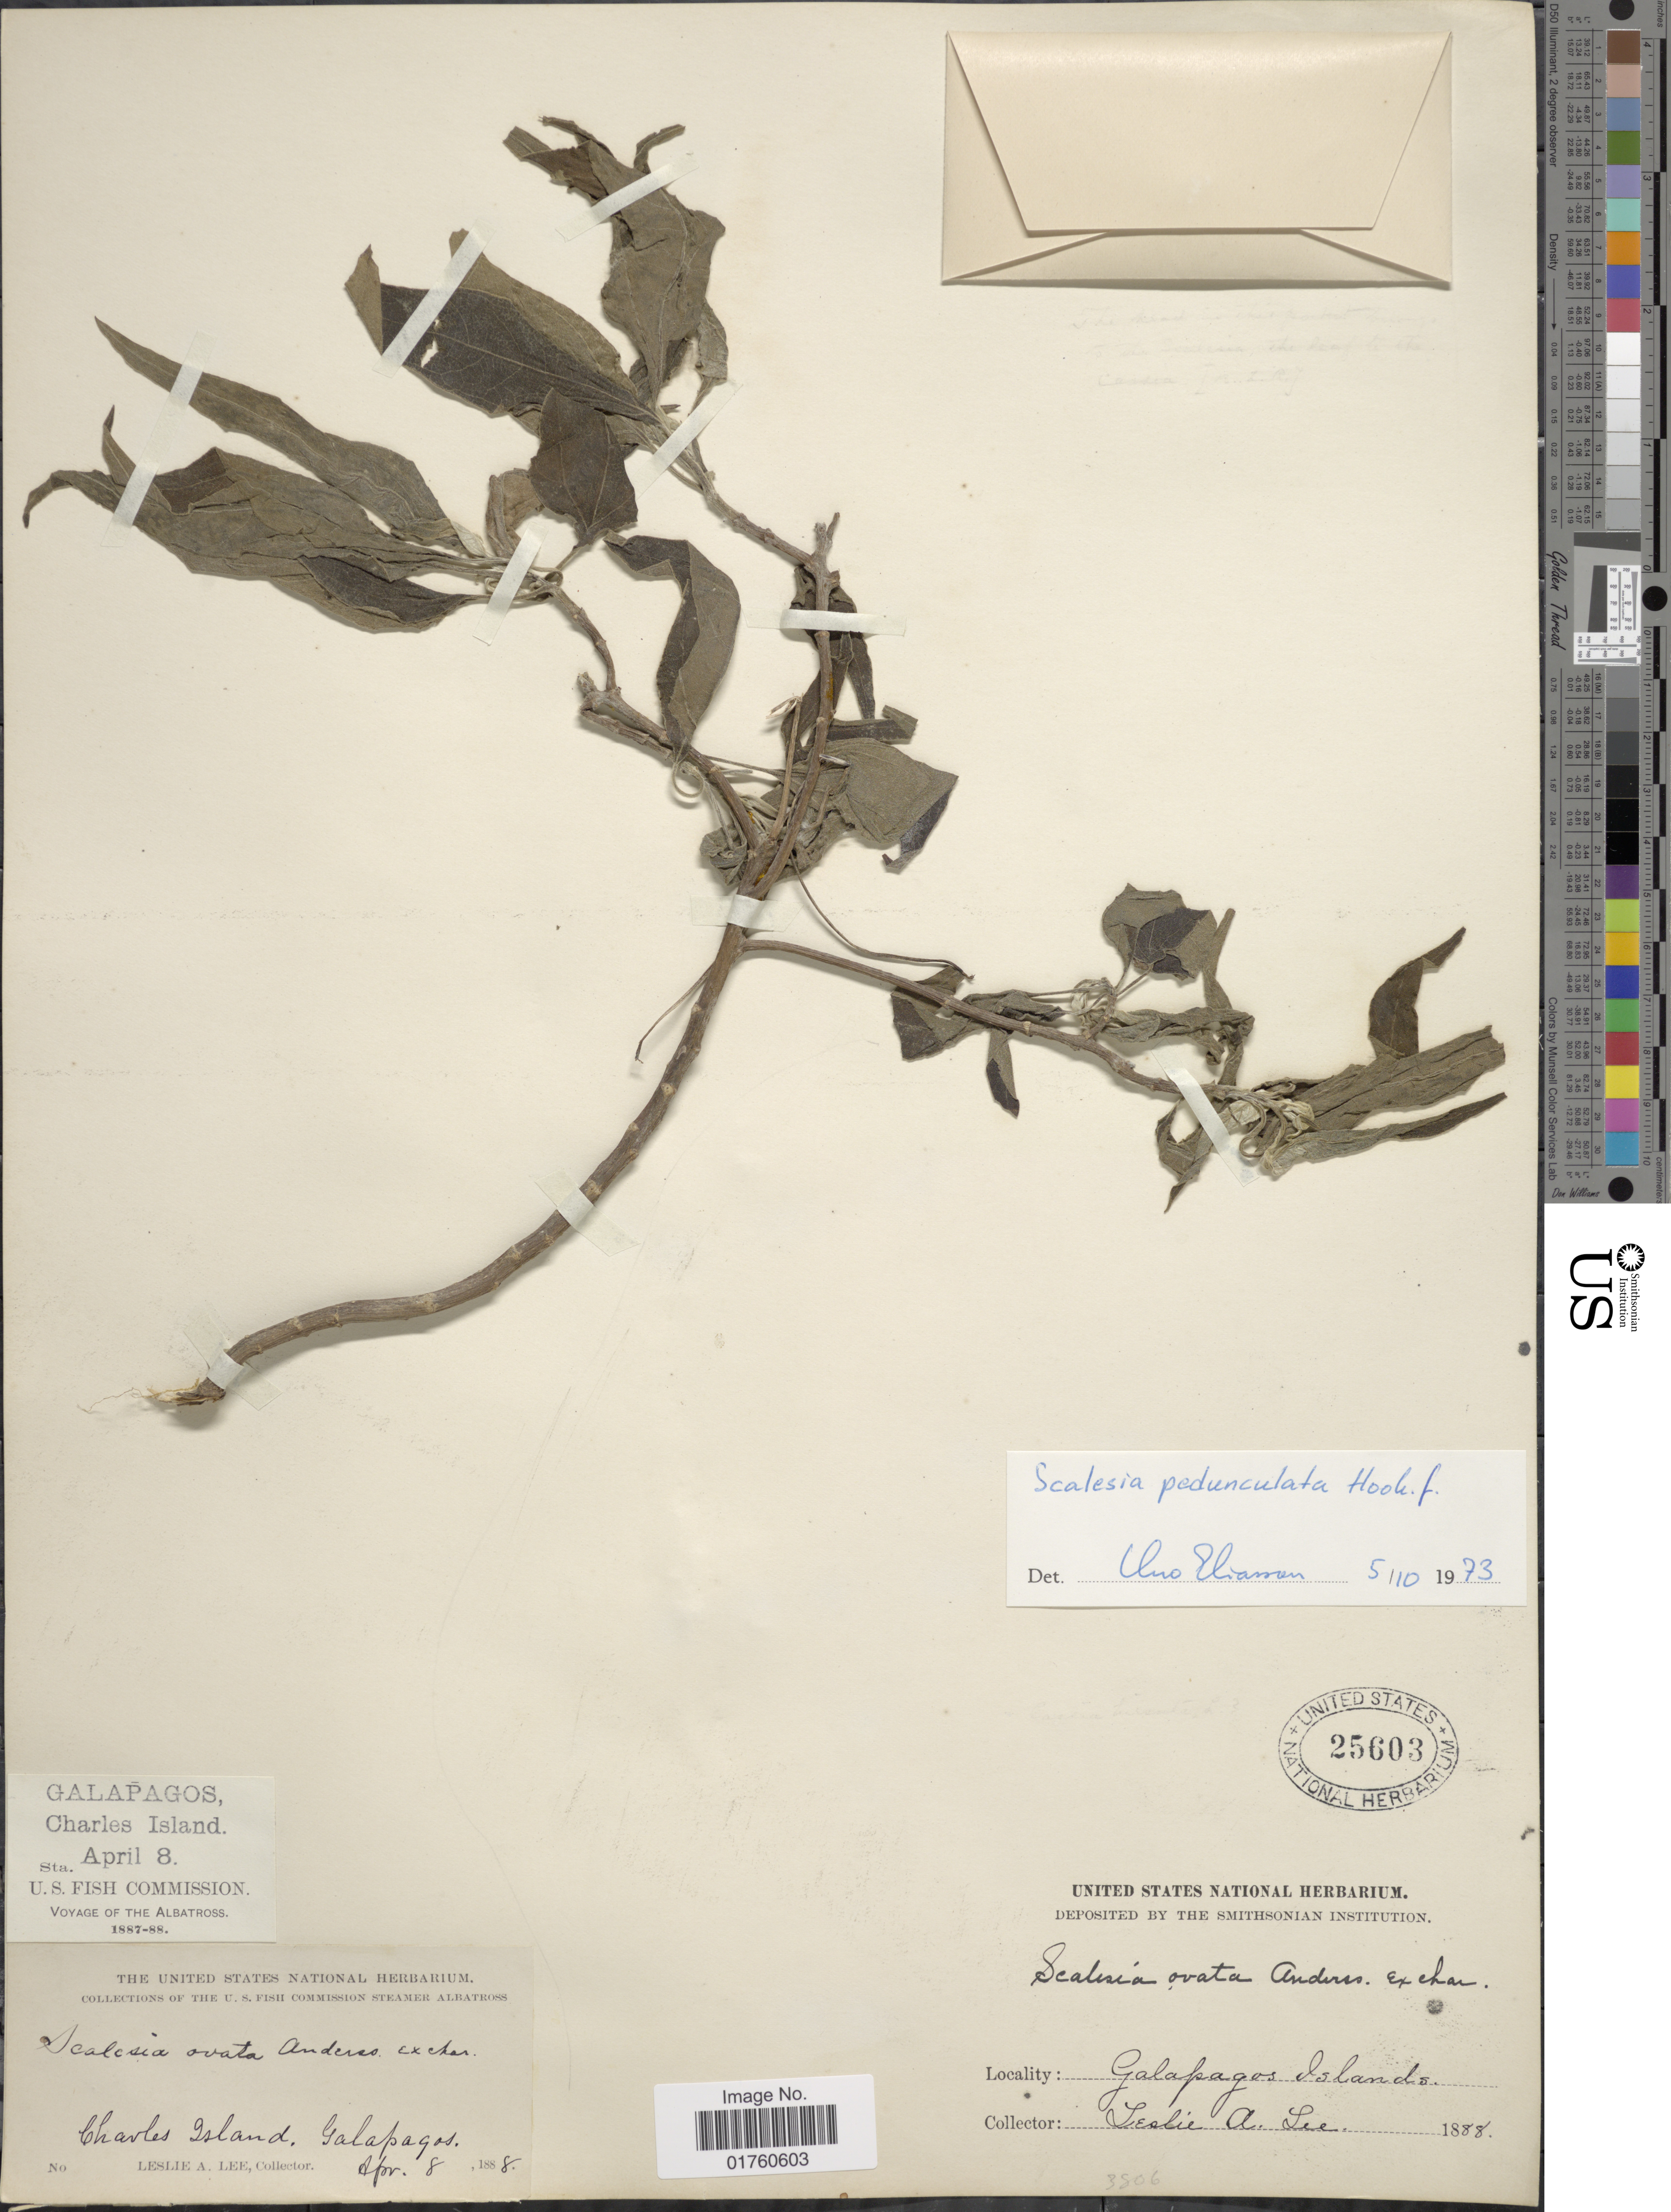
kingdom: Plantae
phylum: Tracheophyta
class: Magnoliopsida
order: Asterales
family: Asteraceae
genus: Scalesia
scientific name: Scalesia pedunculata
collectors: L. Lee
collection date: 1888-04-08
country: Ecuador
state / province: Colón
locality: Charles Island, Galapagos Islands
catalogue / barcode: US 25603